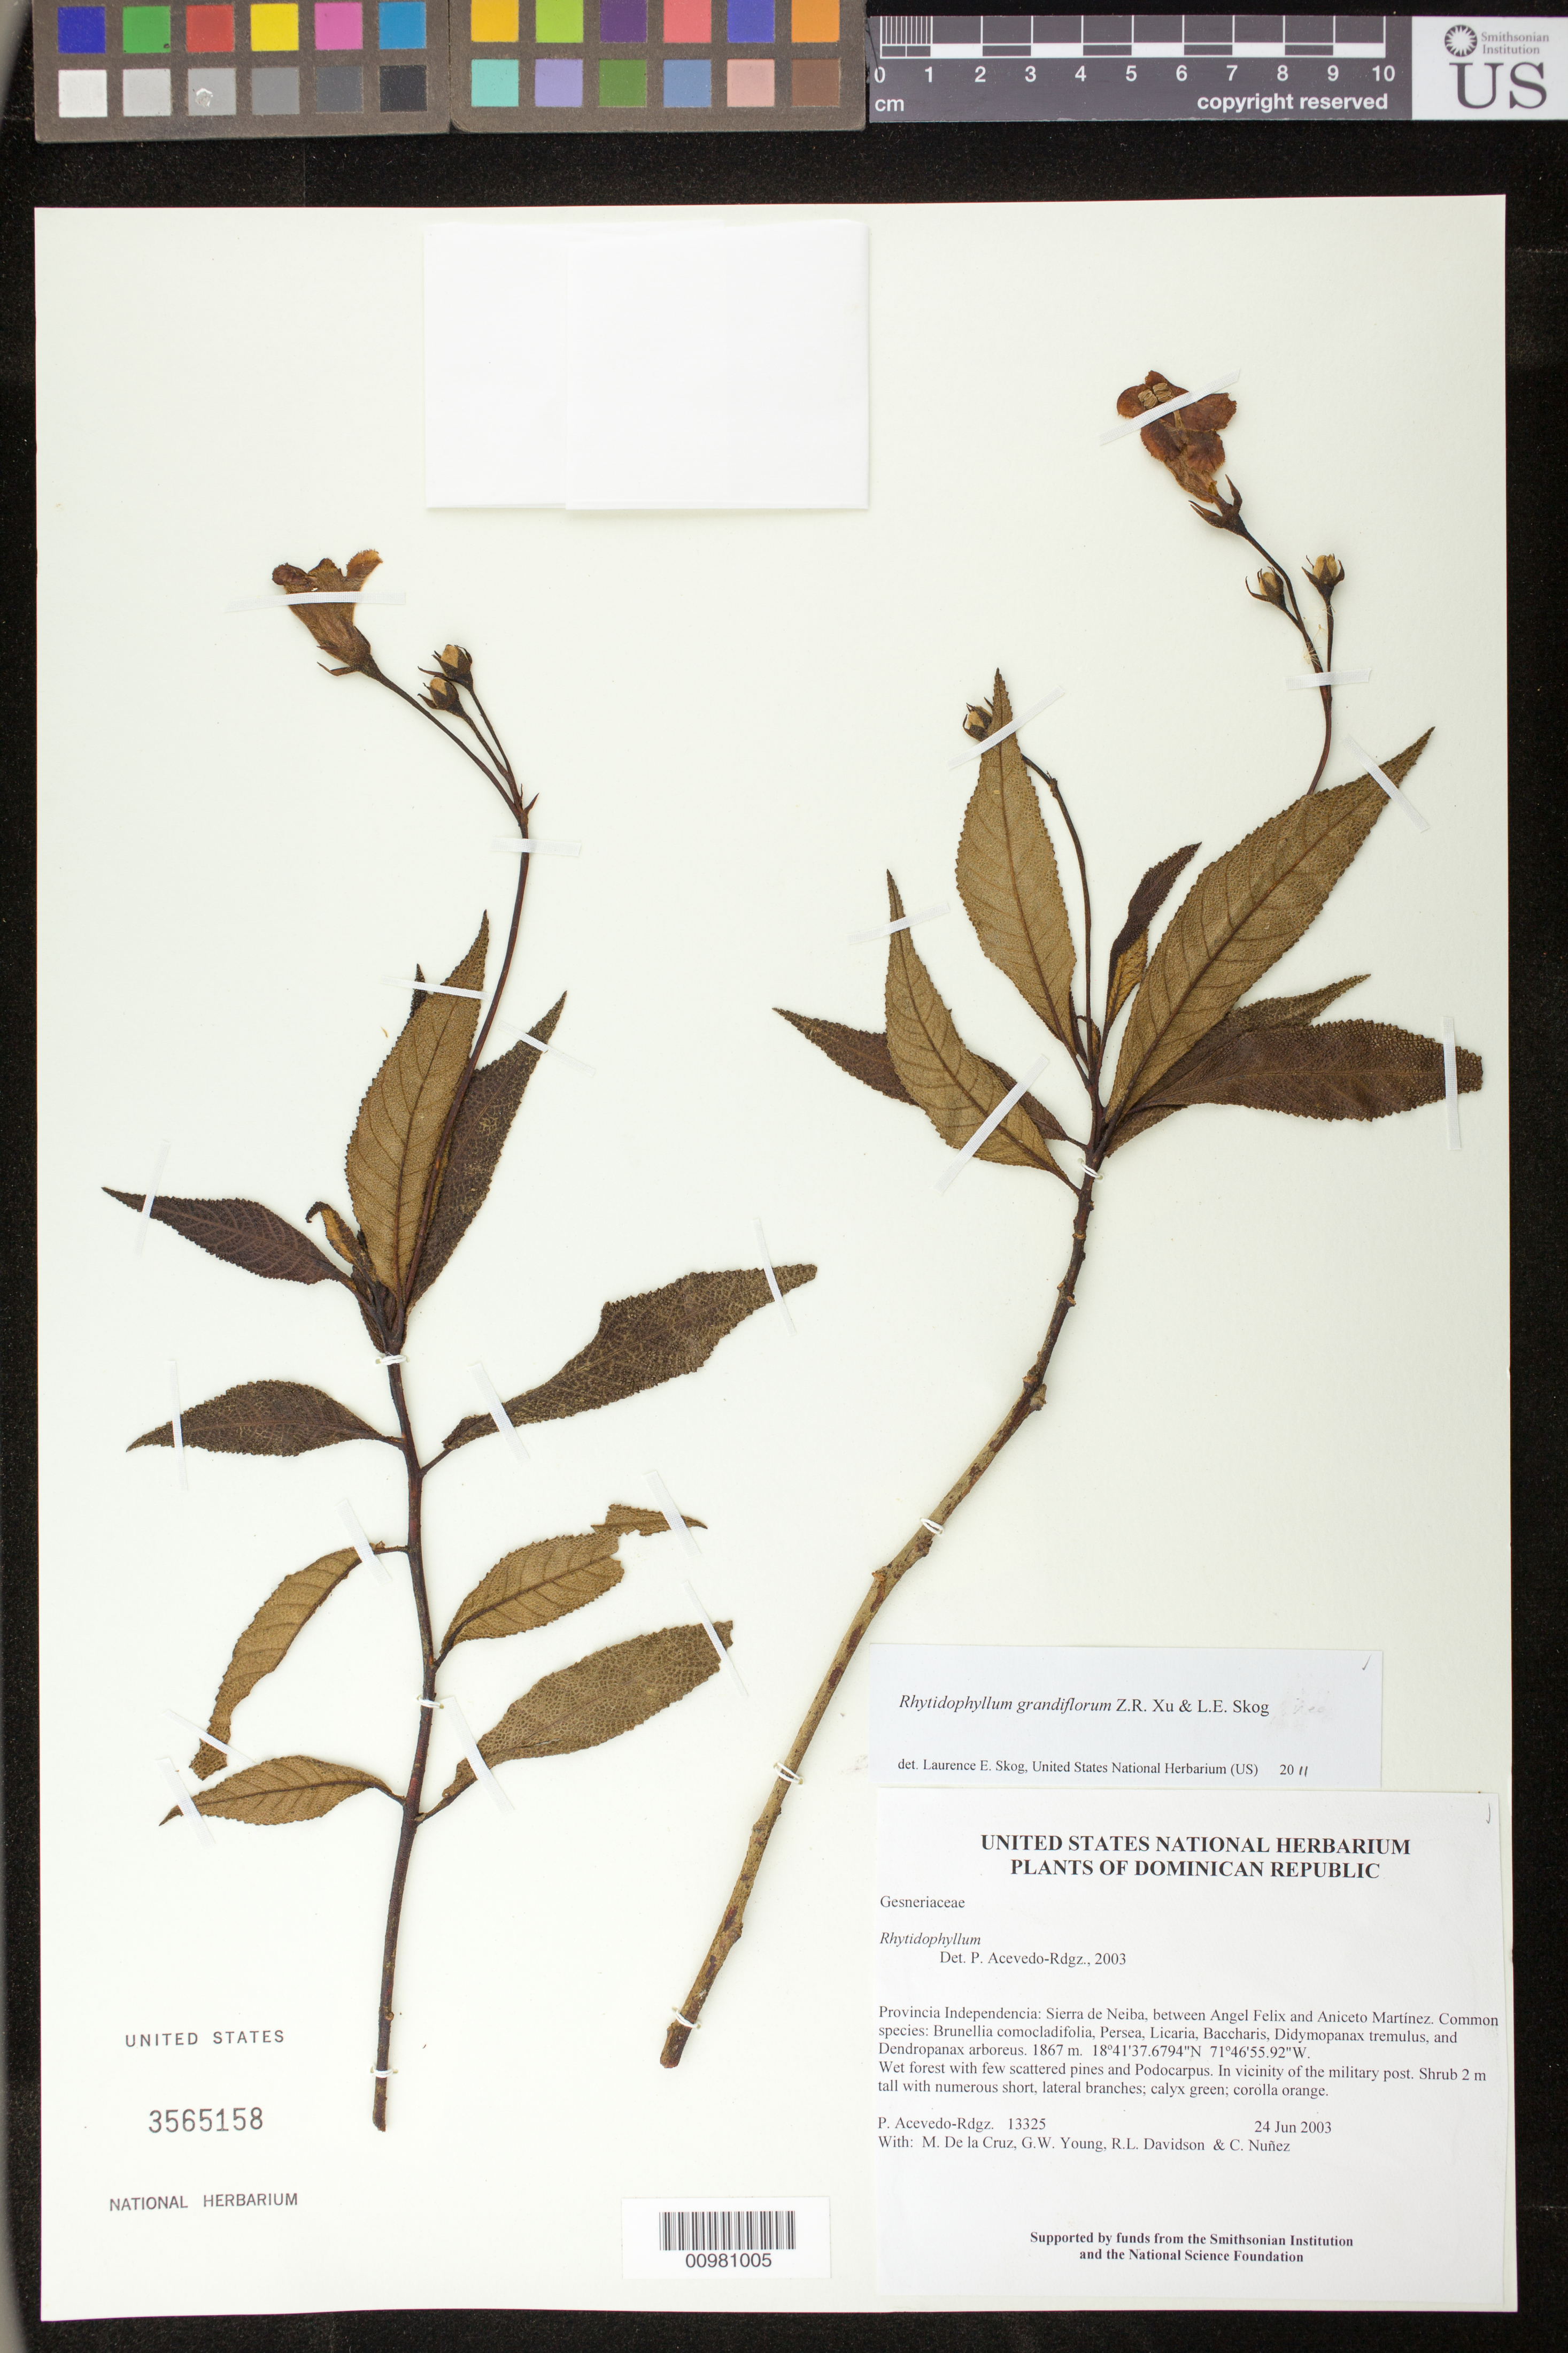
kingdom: Plantae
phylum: Tracheophyta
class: Magnoliopsida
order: Lamiales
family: Gesneriaceae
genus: Rhytidophyllum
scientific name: Rhytidophyllum grandiflorum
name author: Xu & L.E. Skog ex Zanoni & Jiménez Rodr.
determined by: Skog, Laurence E.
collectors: P. Acevedo-Rodr., M. de la Cruz, G. Young, R. Davidson & C. Nunez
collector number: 13325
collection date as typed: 24 Jun 2003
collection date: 2003-06-24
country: Dominican Republic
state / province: Independencia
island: Hispaniola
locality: Provincia Independencia: Sierra de Neiba, between Angel Felix and Aniceto Martínez; in vicinity of the military post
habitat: Wet forest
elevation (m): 1867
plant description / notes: US, NY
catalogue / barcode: US 3565158